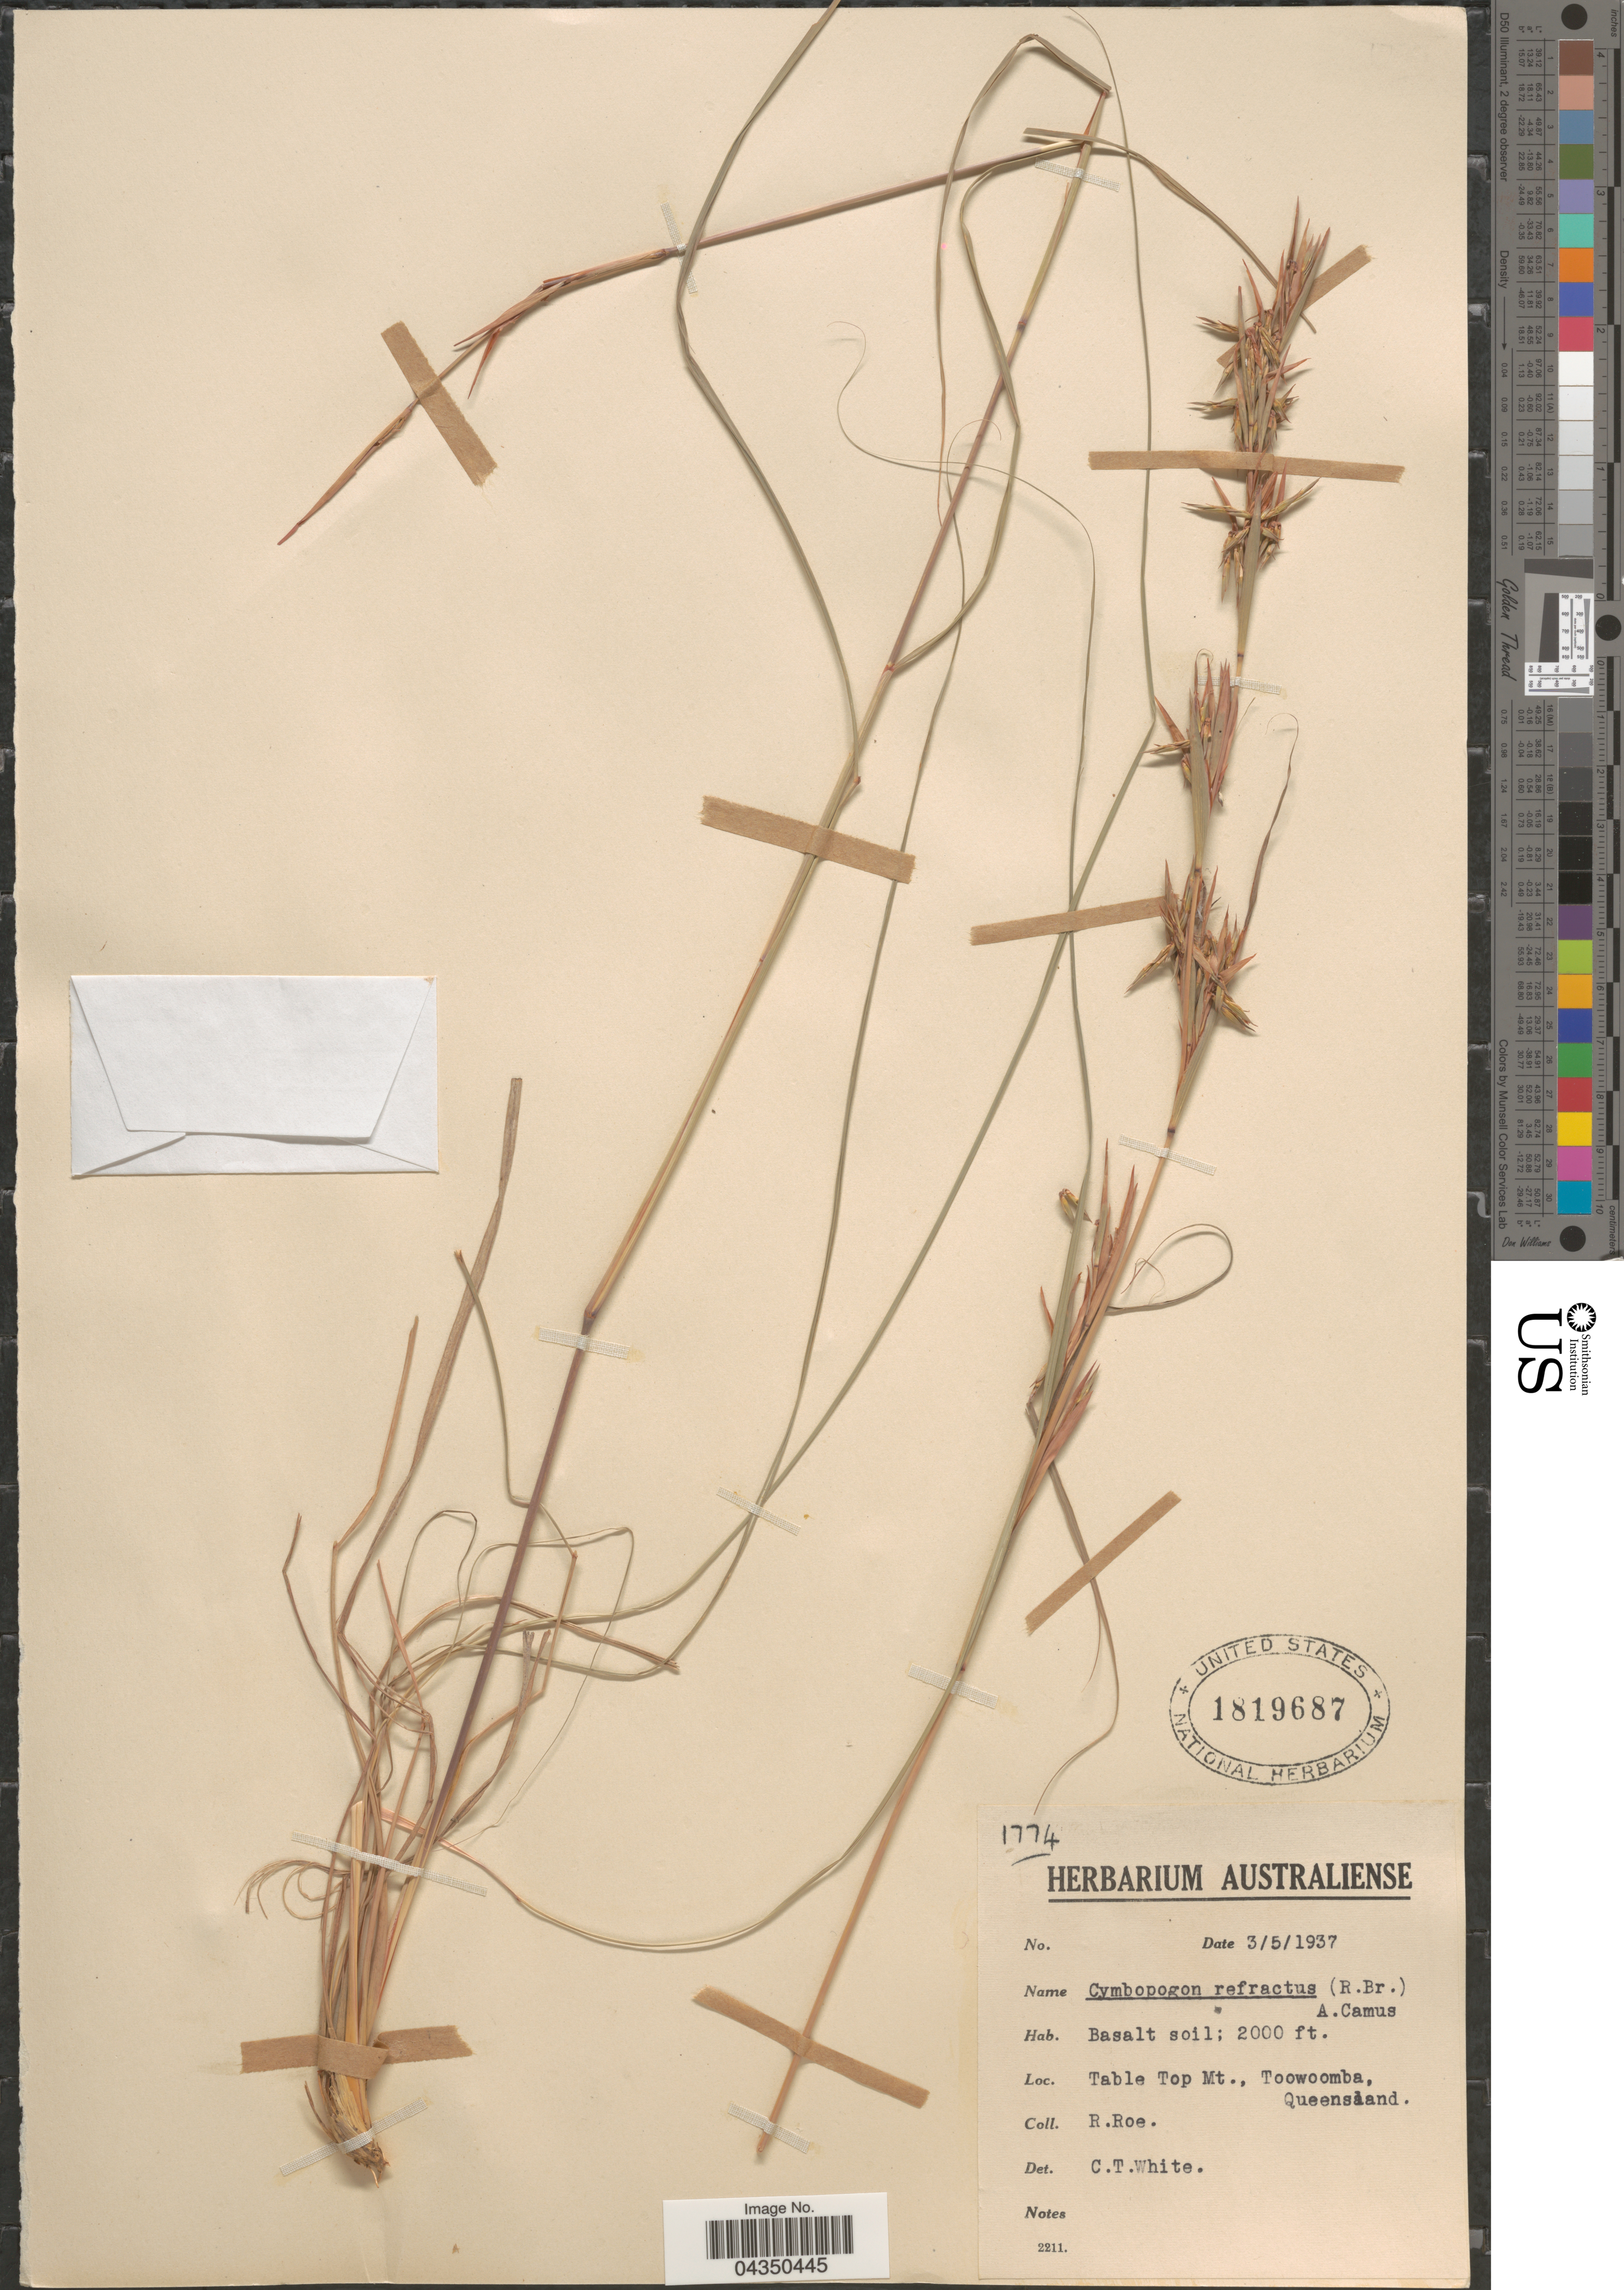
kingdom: Plantae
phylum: Tracheophyta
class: Liliopsida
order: Poales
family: Poaceae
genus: Cymbopogon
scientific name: Cymbopogon refractus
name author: (R. Br.) A. Camus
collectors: R. Roe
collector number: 1774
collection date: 1937-05-03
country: Australia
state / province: Queensland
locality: Table Top Mt., Toowoomba.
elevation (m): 610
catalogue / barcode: US 1819687